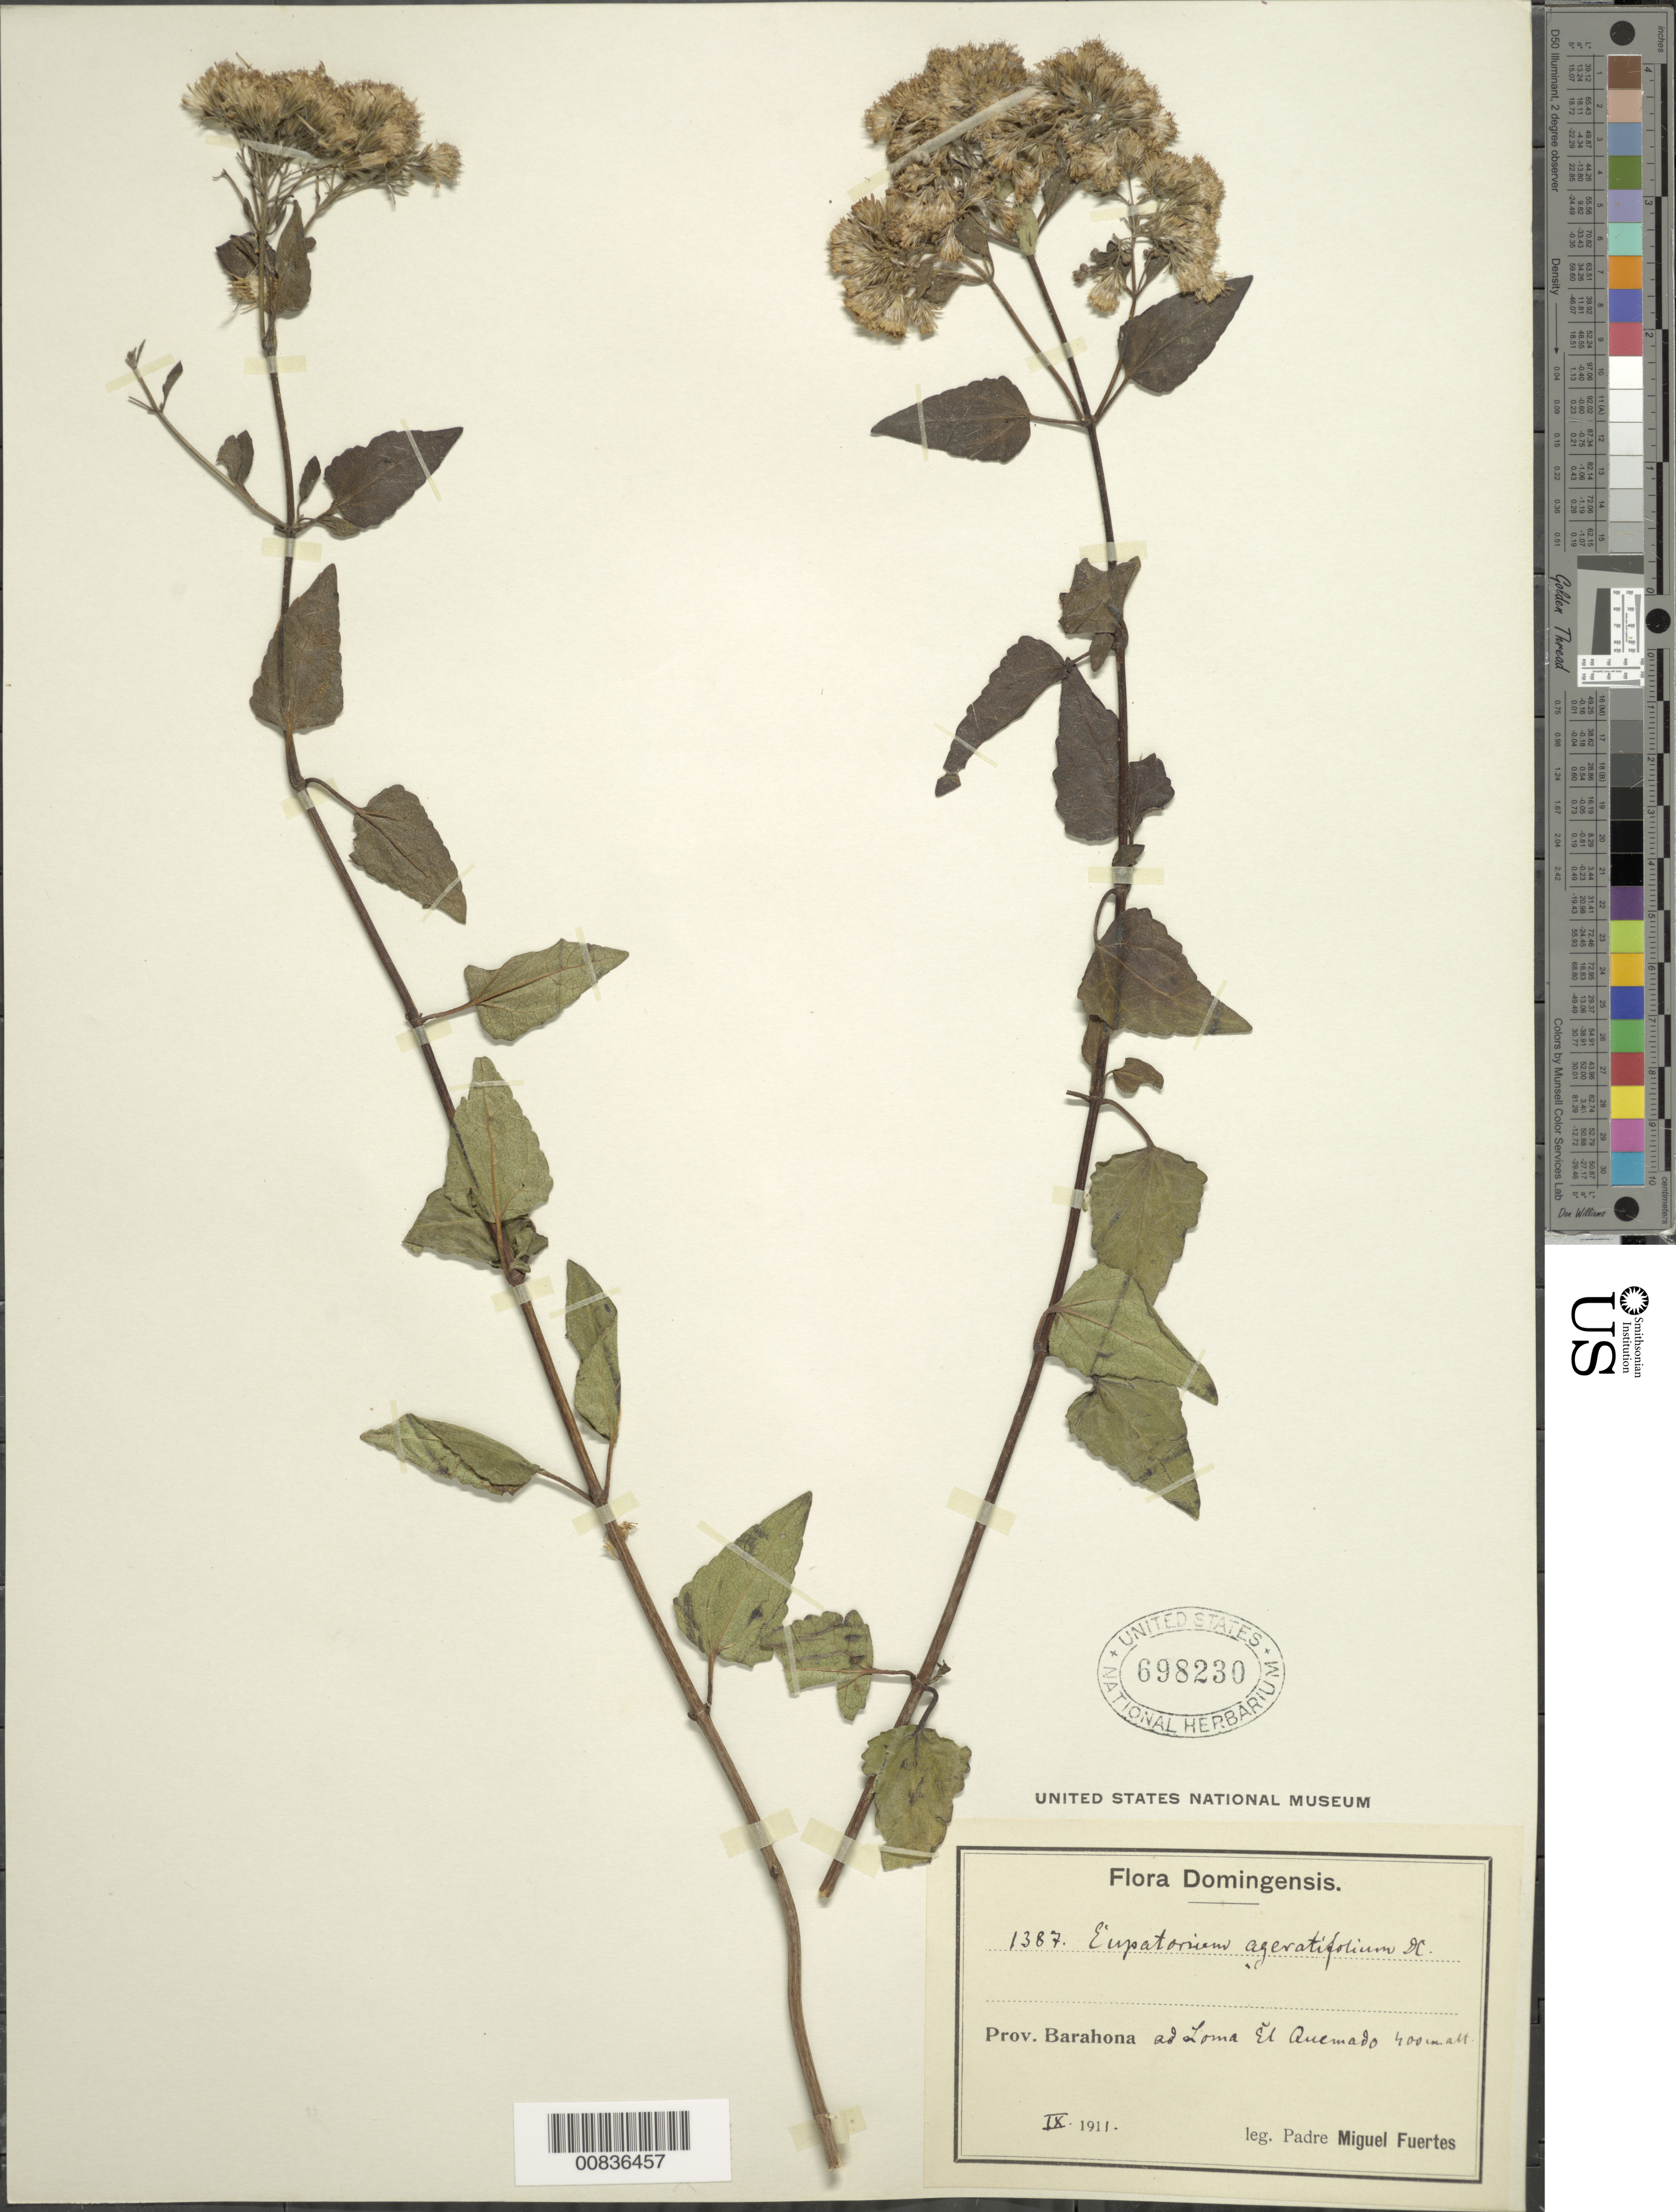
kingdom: Plantae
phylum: Tracheophyta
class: Magnoliopsida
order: Asterales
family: Asteraceae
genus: Ageratina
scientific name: Ageratina havanensis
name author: (Kunth) R.M. King & H. Rob.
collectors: M. D. Fuertes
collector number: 1387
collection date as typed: Sep 1911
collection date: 1911-09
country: Dominican Republic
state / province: Barahona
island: Hispaniola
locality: Loma El Quemado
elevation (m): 400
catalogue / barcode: US 698230